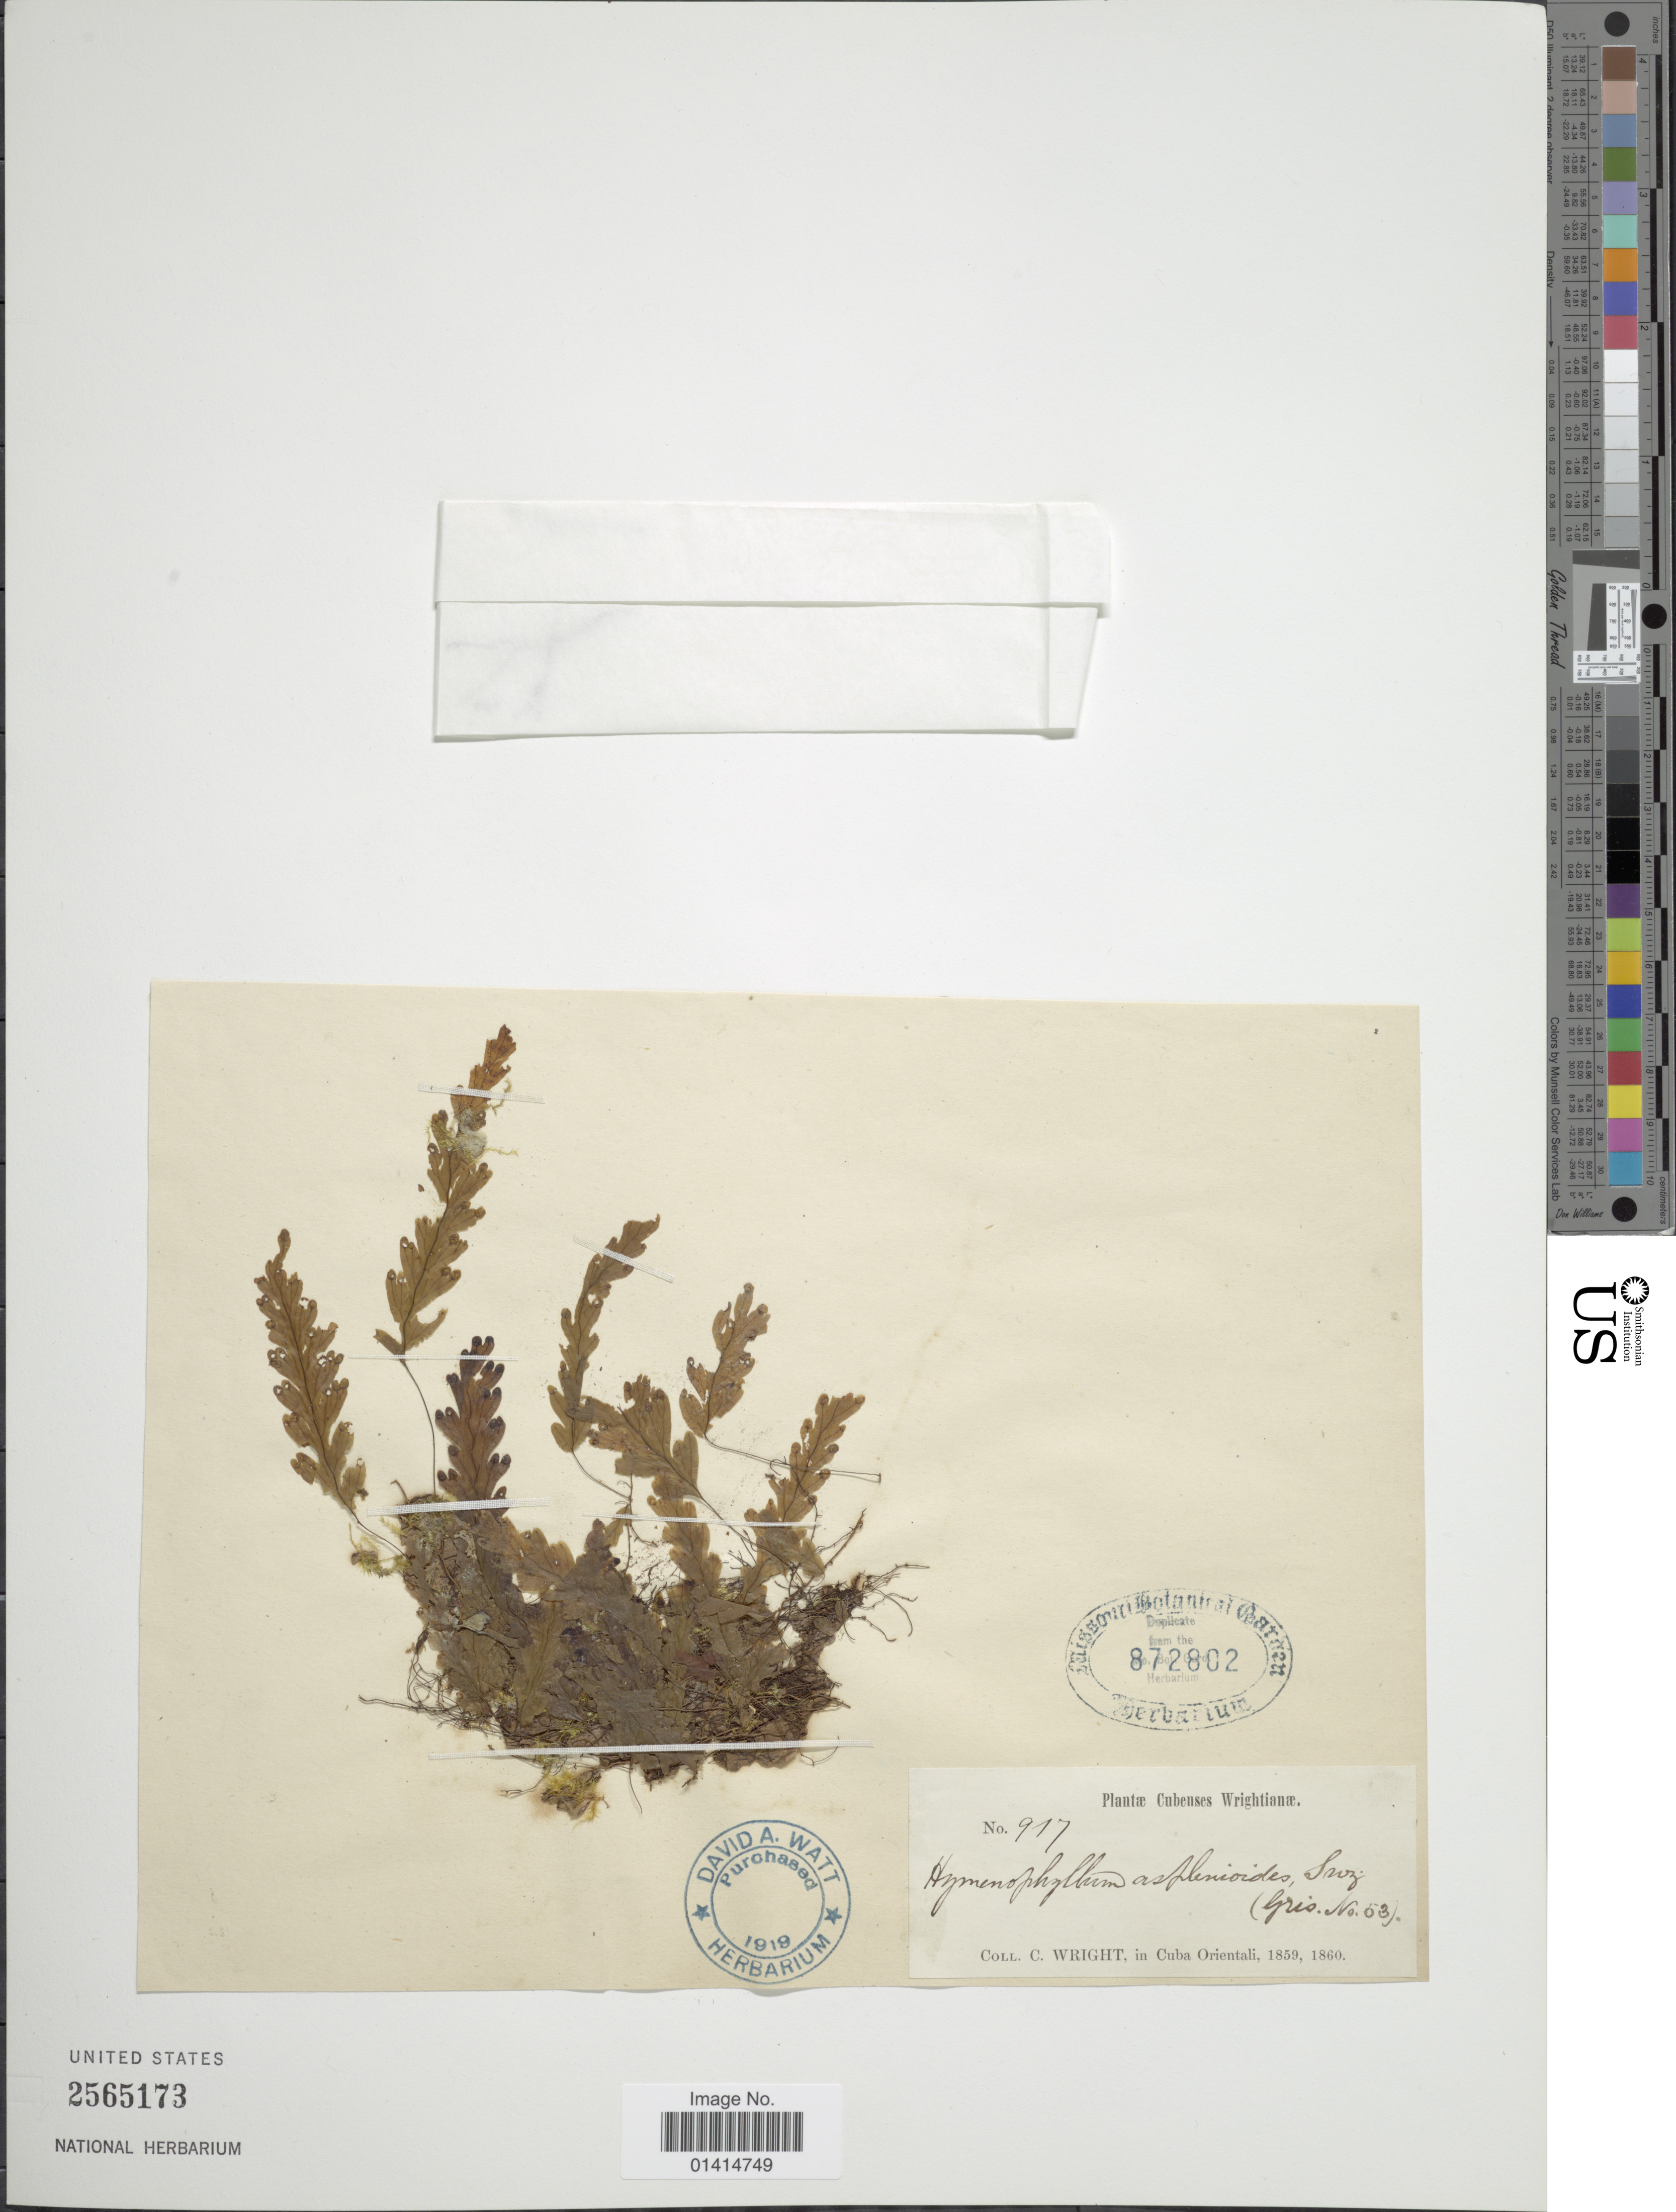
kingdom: Plantae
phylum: Tracheophyta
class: Polypodiopsida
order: Hymenophyllales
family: Hymenophyllaceae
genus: Hymenophyllum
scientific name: Hymenophyllum asplenioides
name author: (Sw.) Sw.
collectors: C. Wright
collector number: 917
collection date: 1859/1860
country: Cuba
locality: In Cuba Orientali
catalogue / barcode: US 2565173